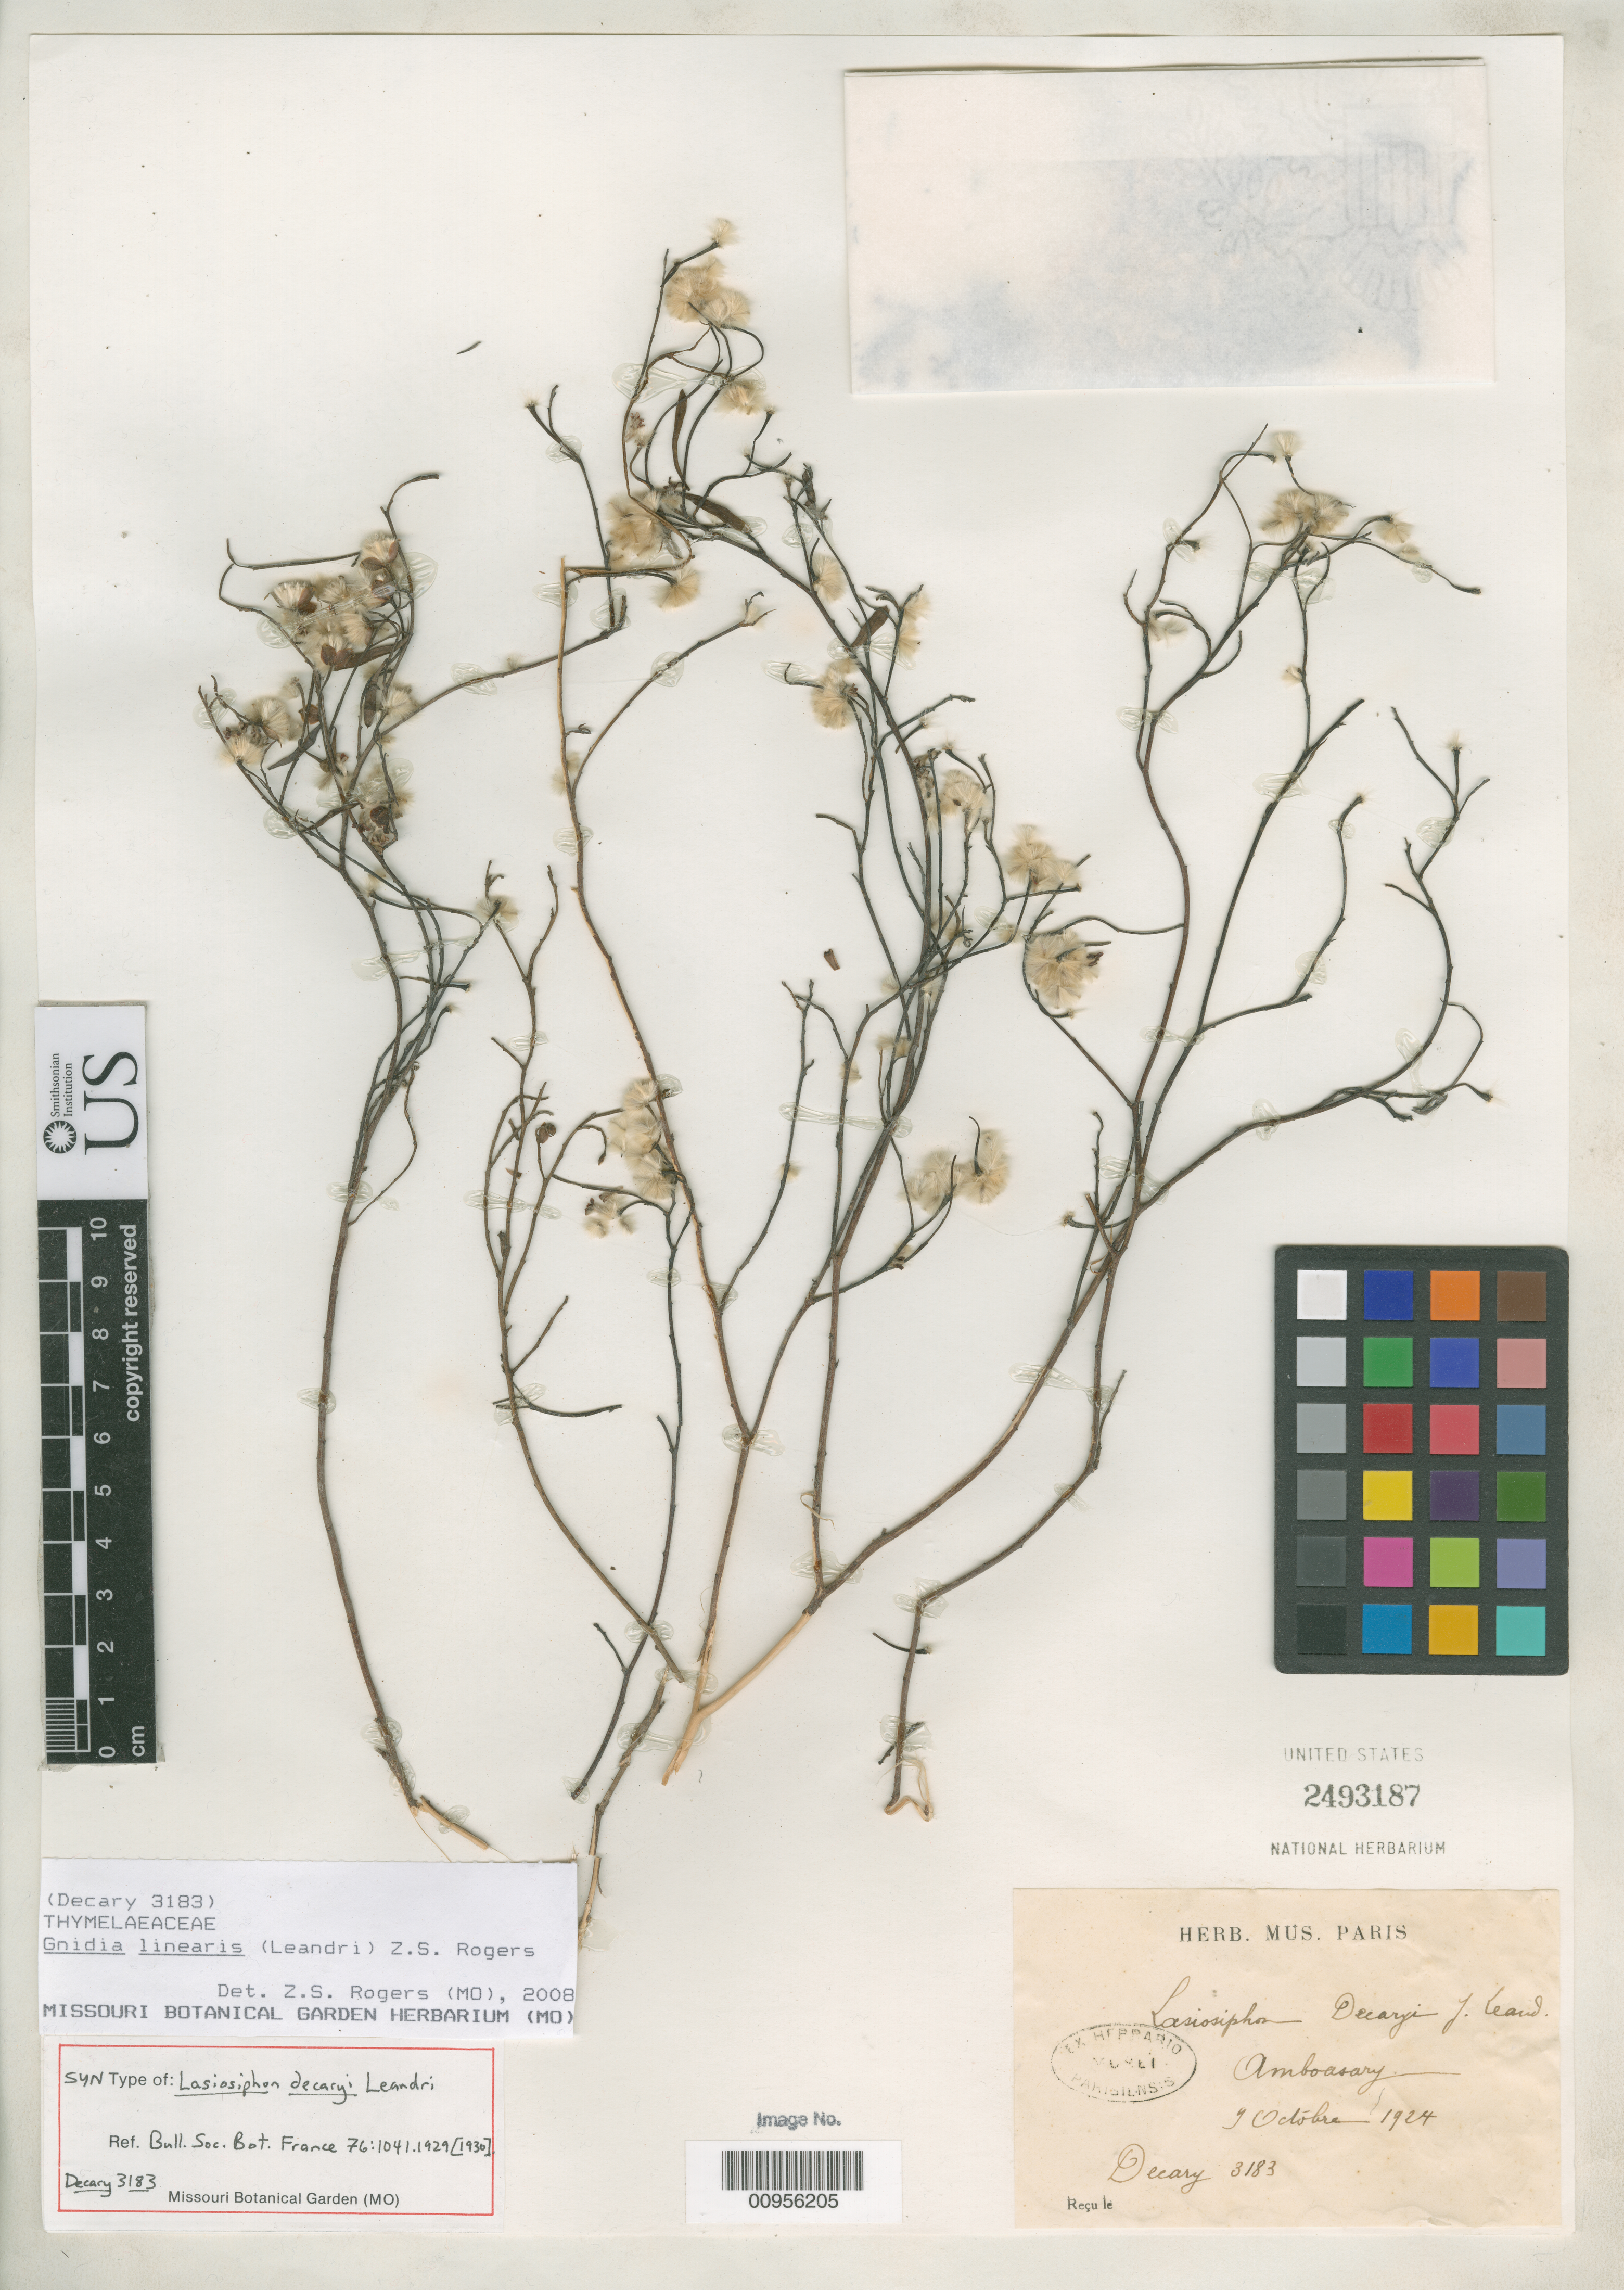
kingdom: Plantae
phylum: Tracheophyta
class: Magnoliopsida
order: Malvales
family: Thymelaeaceae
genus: Lasiosiphon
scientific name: Lasiosiphon decaryi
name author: Leandri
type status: Syntype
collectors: R. Decary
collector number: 3183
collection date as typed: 09 Oct 1924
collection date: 1924-10-09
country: Madagascar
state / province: Anosy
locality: Amboasary.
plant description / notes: Lectotype collection is Decary 2785 as designated by Z.S. Rogers, Ann. Missouri Bot. Gard, 96: 353 (2009).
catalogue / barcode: US 2493187